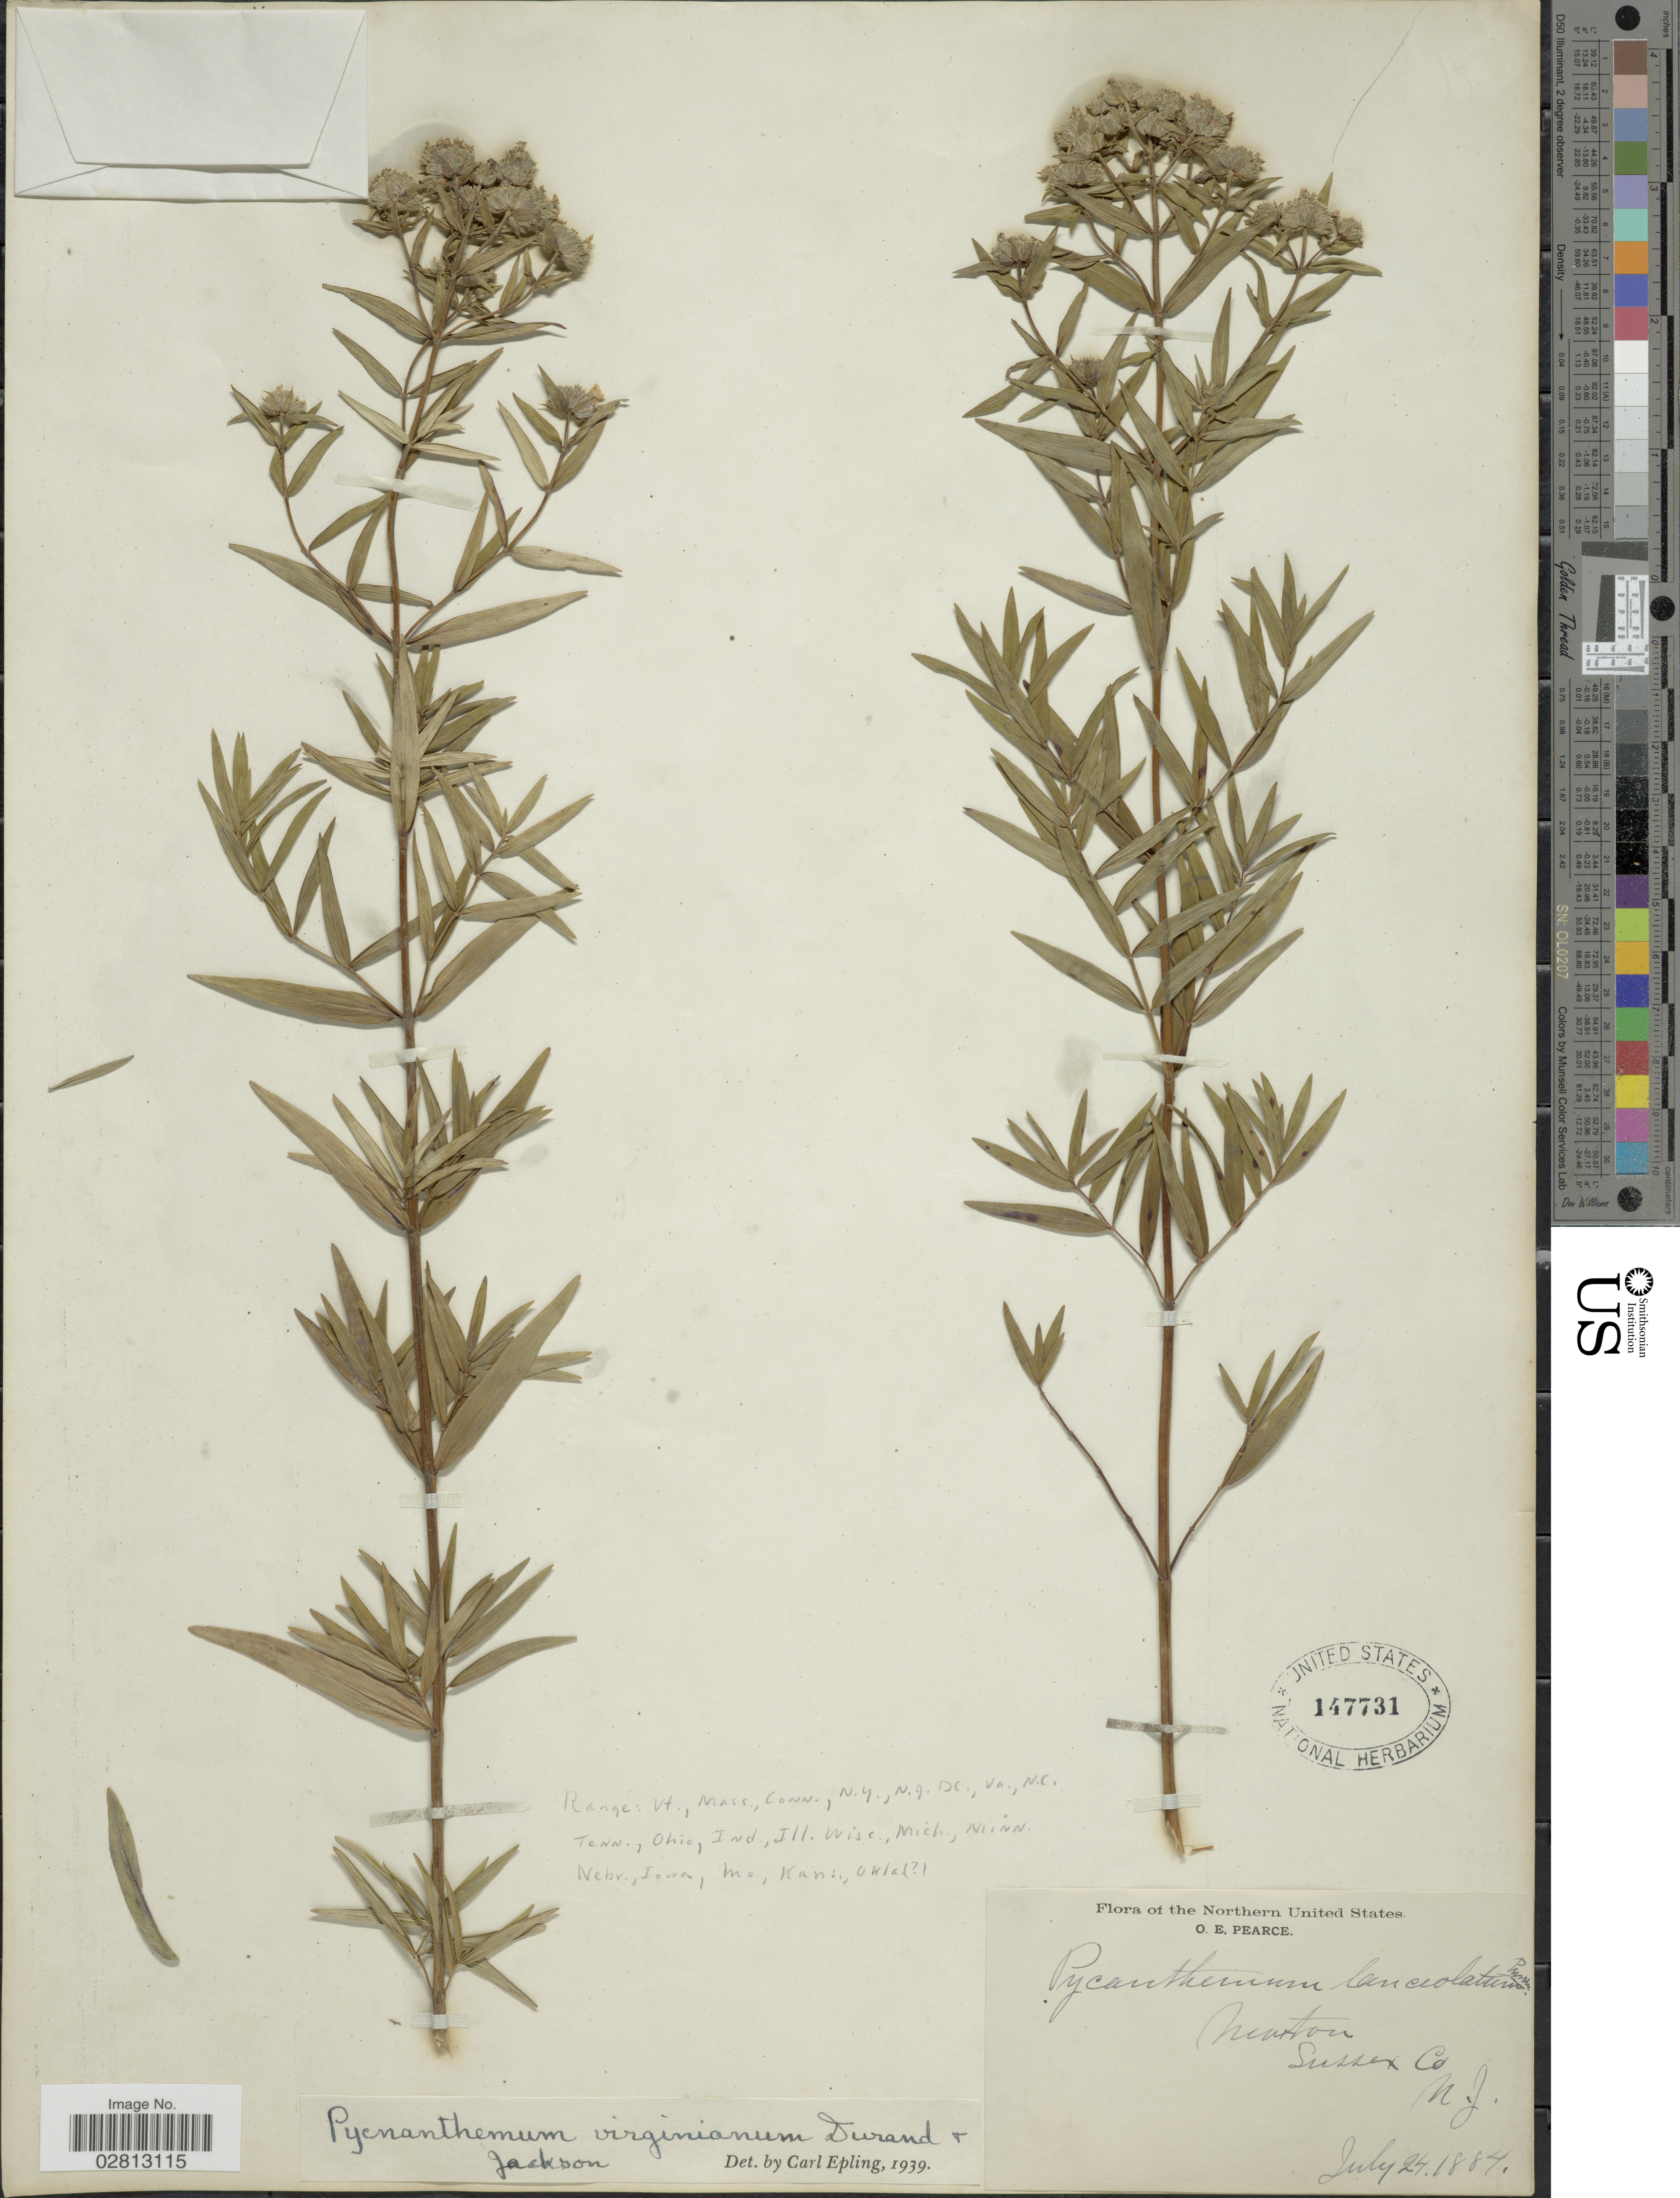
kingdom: Plantae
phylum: Tracheophyta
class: Magnoliopsida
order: Lamiales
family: Lamiaceae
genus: Pycnanthemum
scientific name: Pycnanthemum virginianum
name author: (L.) Durand & B.D. Jacks. ex B.L. Rob. & Fernald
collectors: O. E. Pearce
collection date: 1884-07-24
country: United States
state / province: New Jersey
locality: Northern United States, Newton, Sussex Co.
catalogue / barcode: US 147731